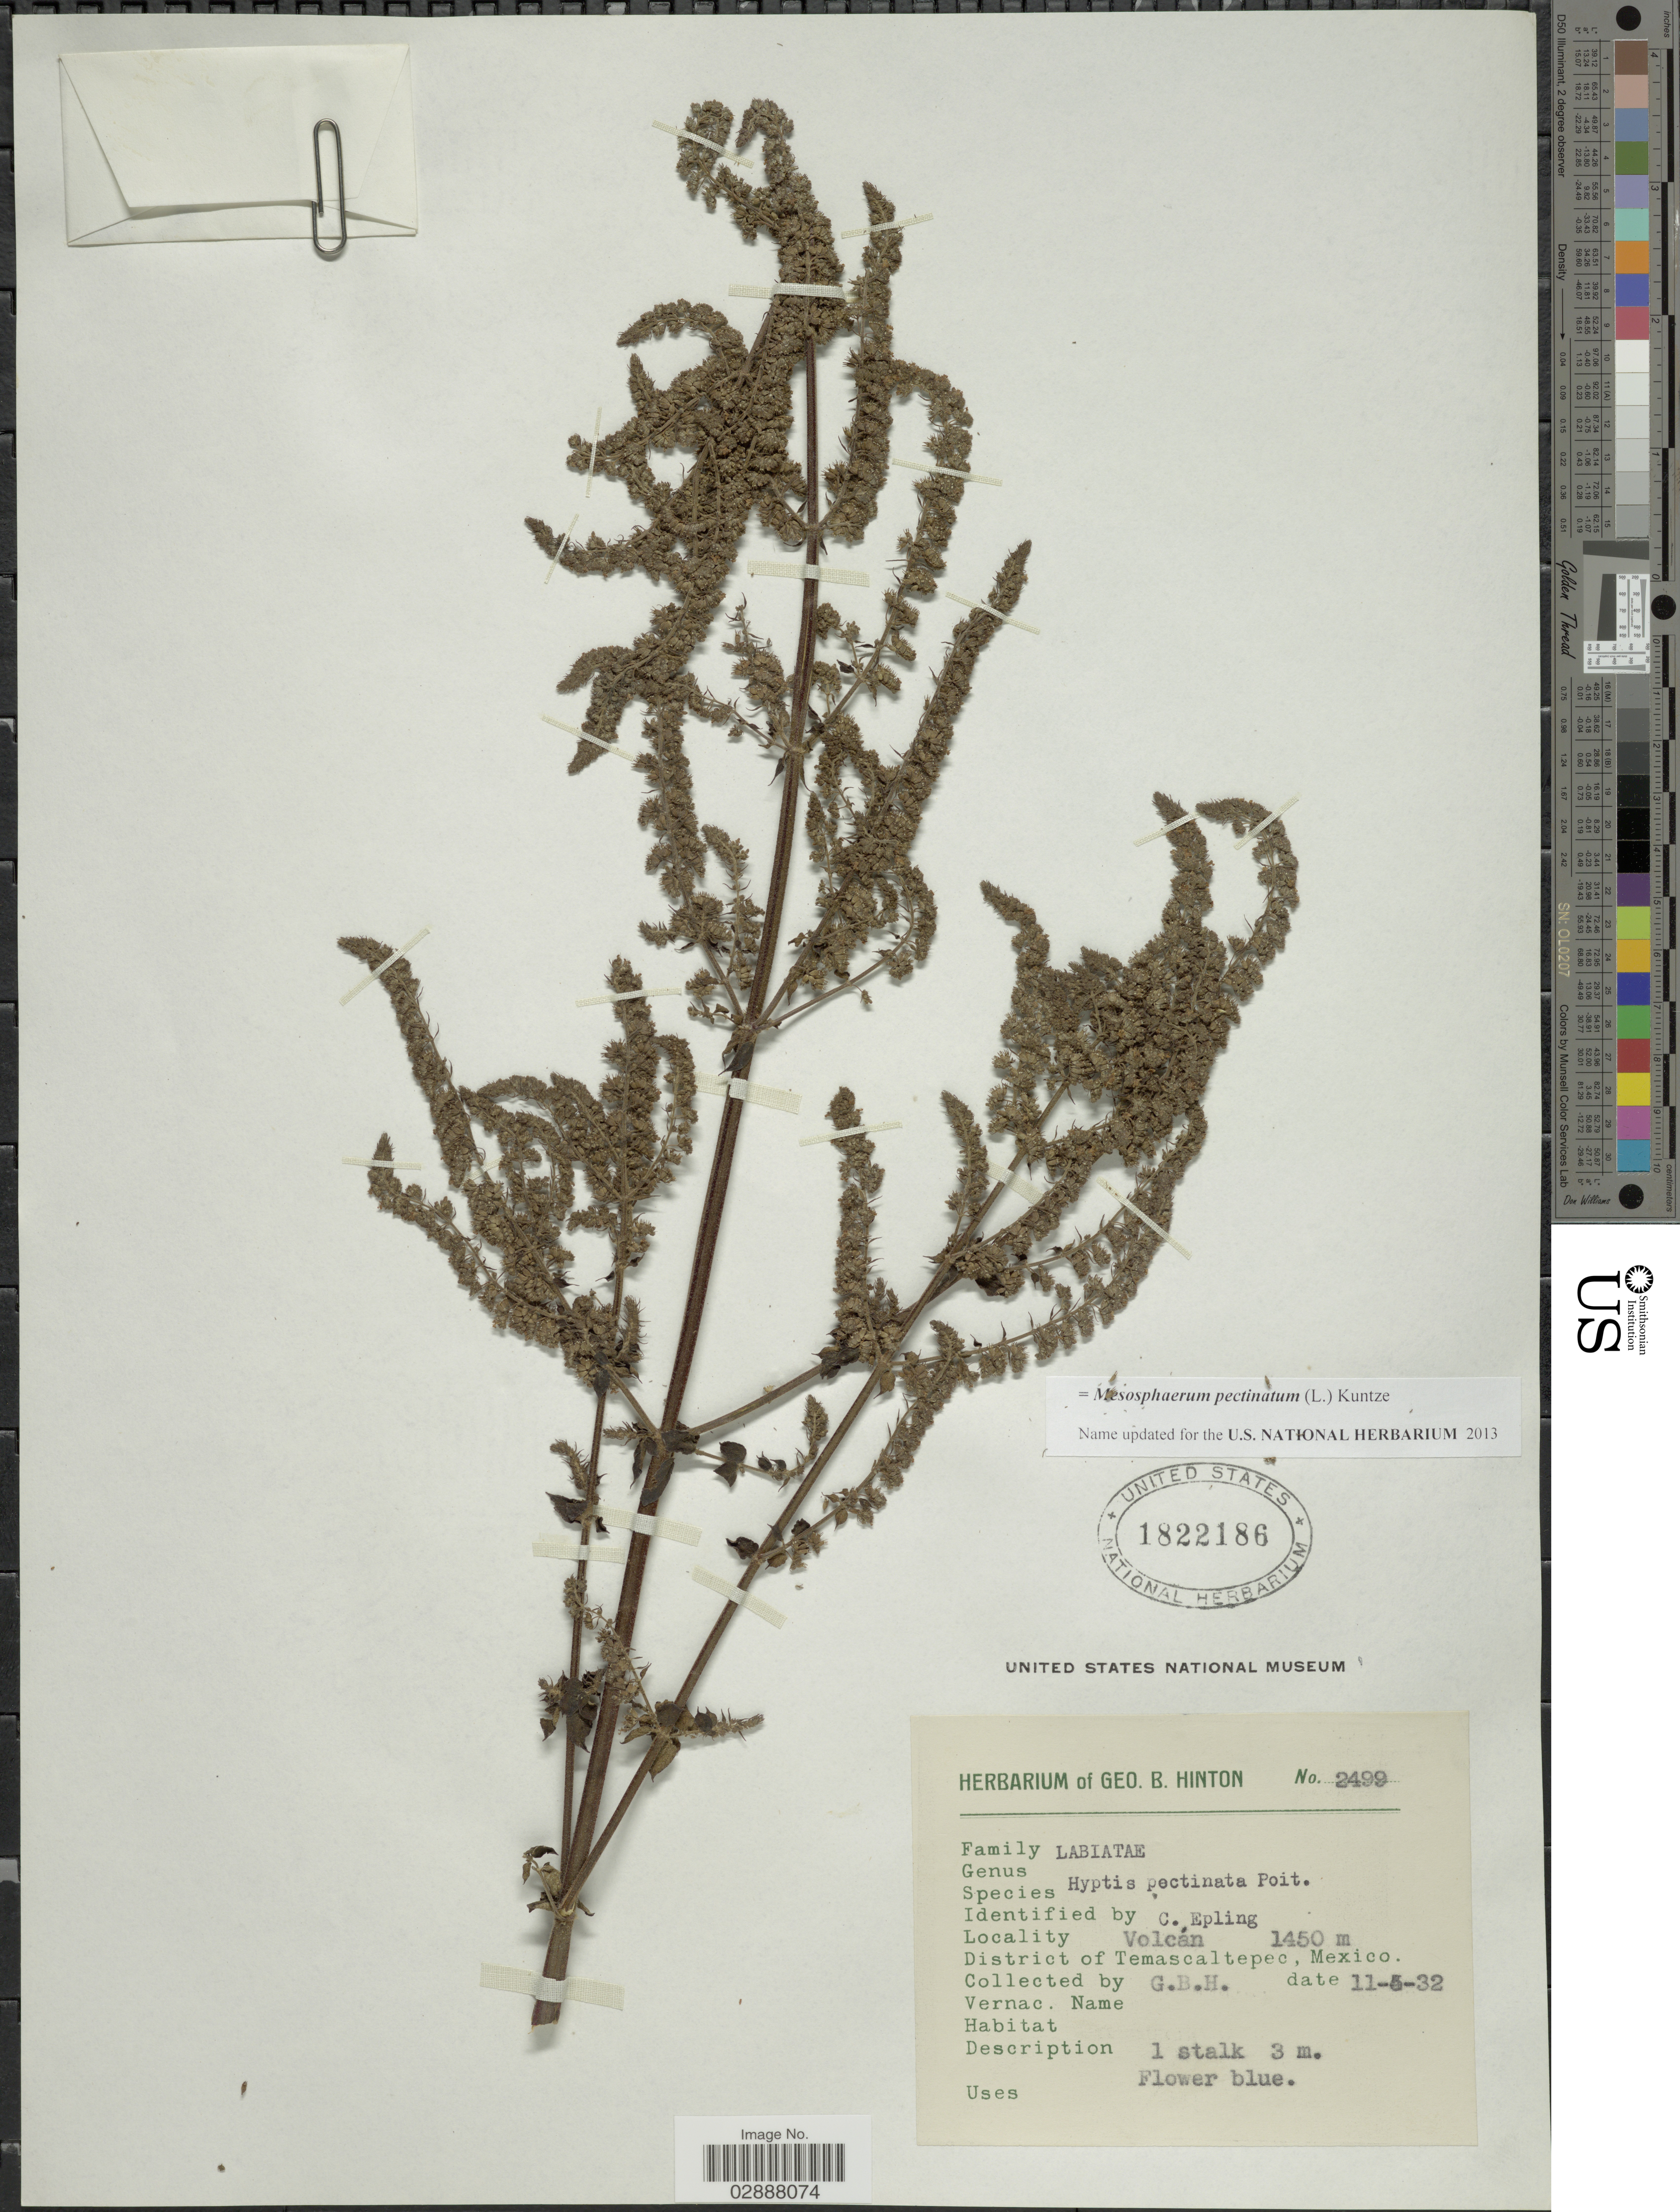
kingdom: Plantae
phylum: Tracheophyta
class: Magnoliopsida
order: Lamiales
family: Lamiaceae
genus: Mesosphaerum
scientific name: Mesosphaerum pectinatum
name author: (L.) Kuntze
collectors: G. B. Hinton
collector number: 2499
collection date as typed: Transcribed d/m/y: 11/5/32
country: Mexico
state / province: México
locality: Volcán, District of Temascaltepec.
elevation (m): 1450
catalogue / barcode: US 1822186